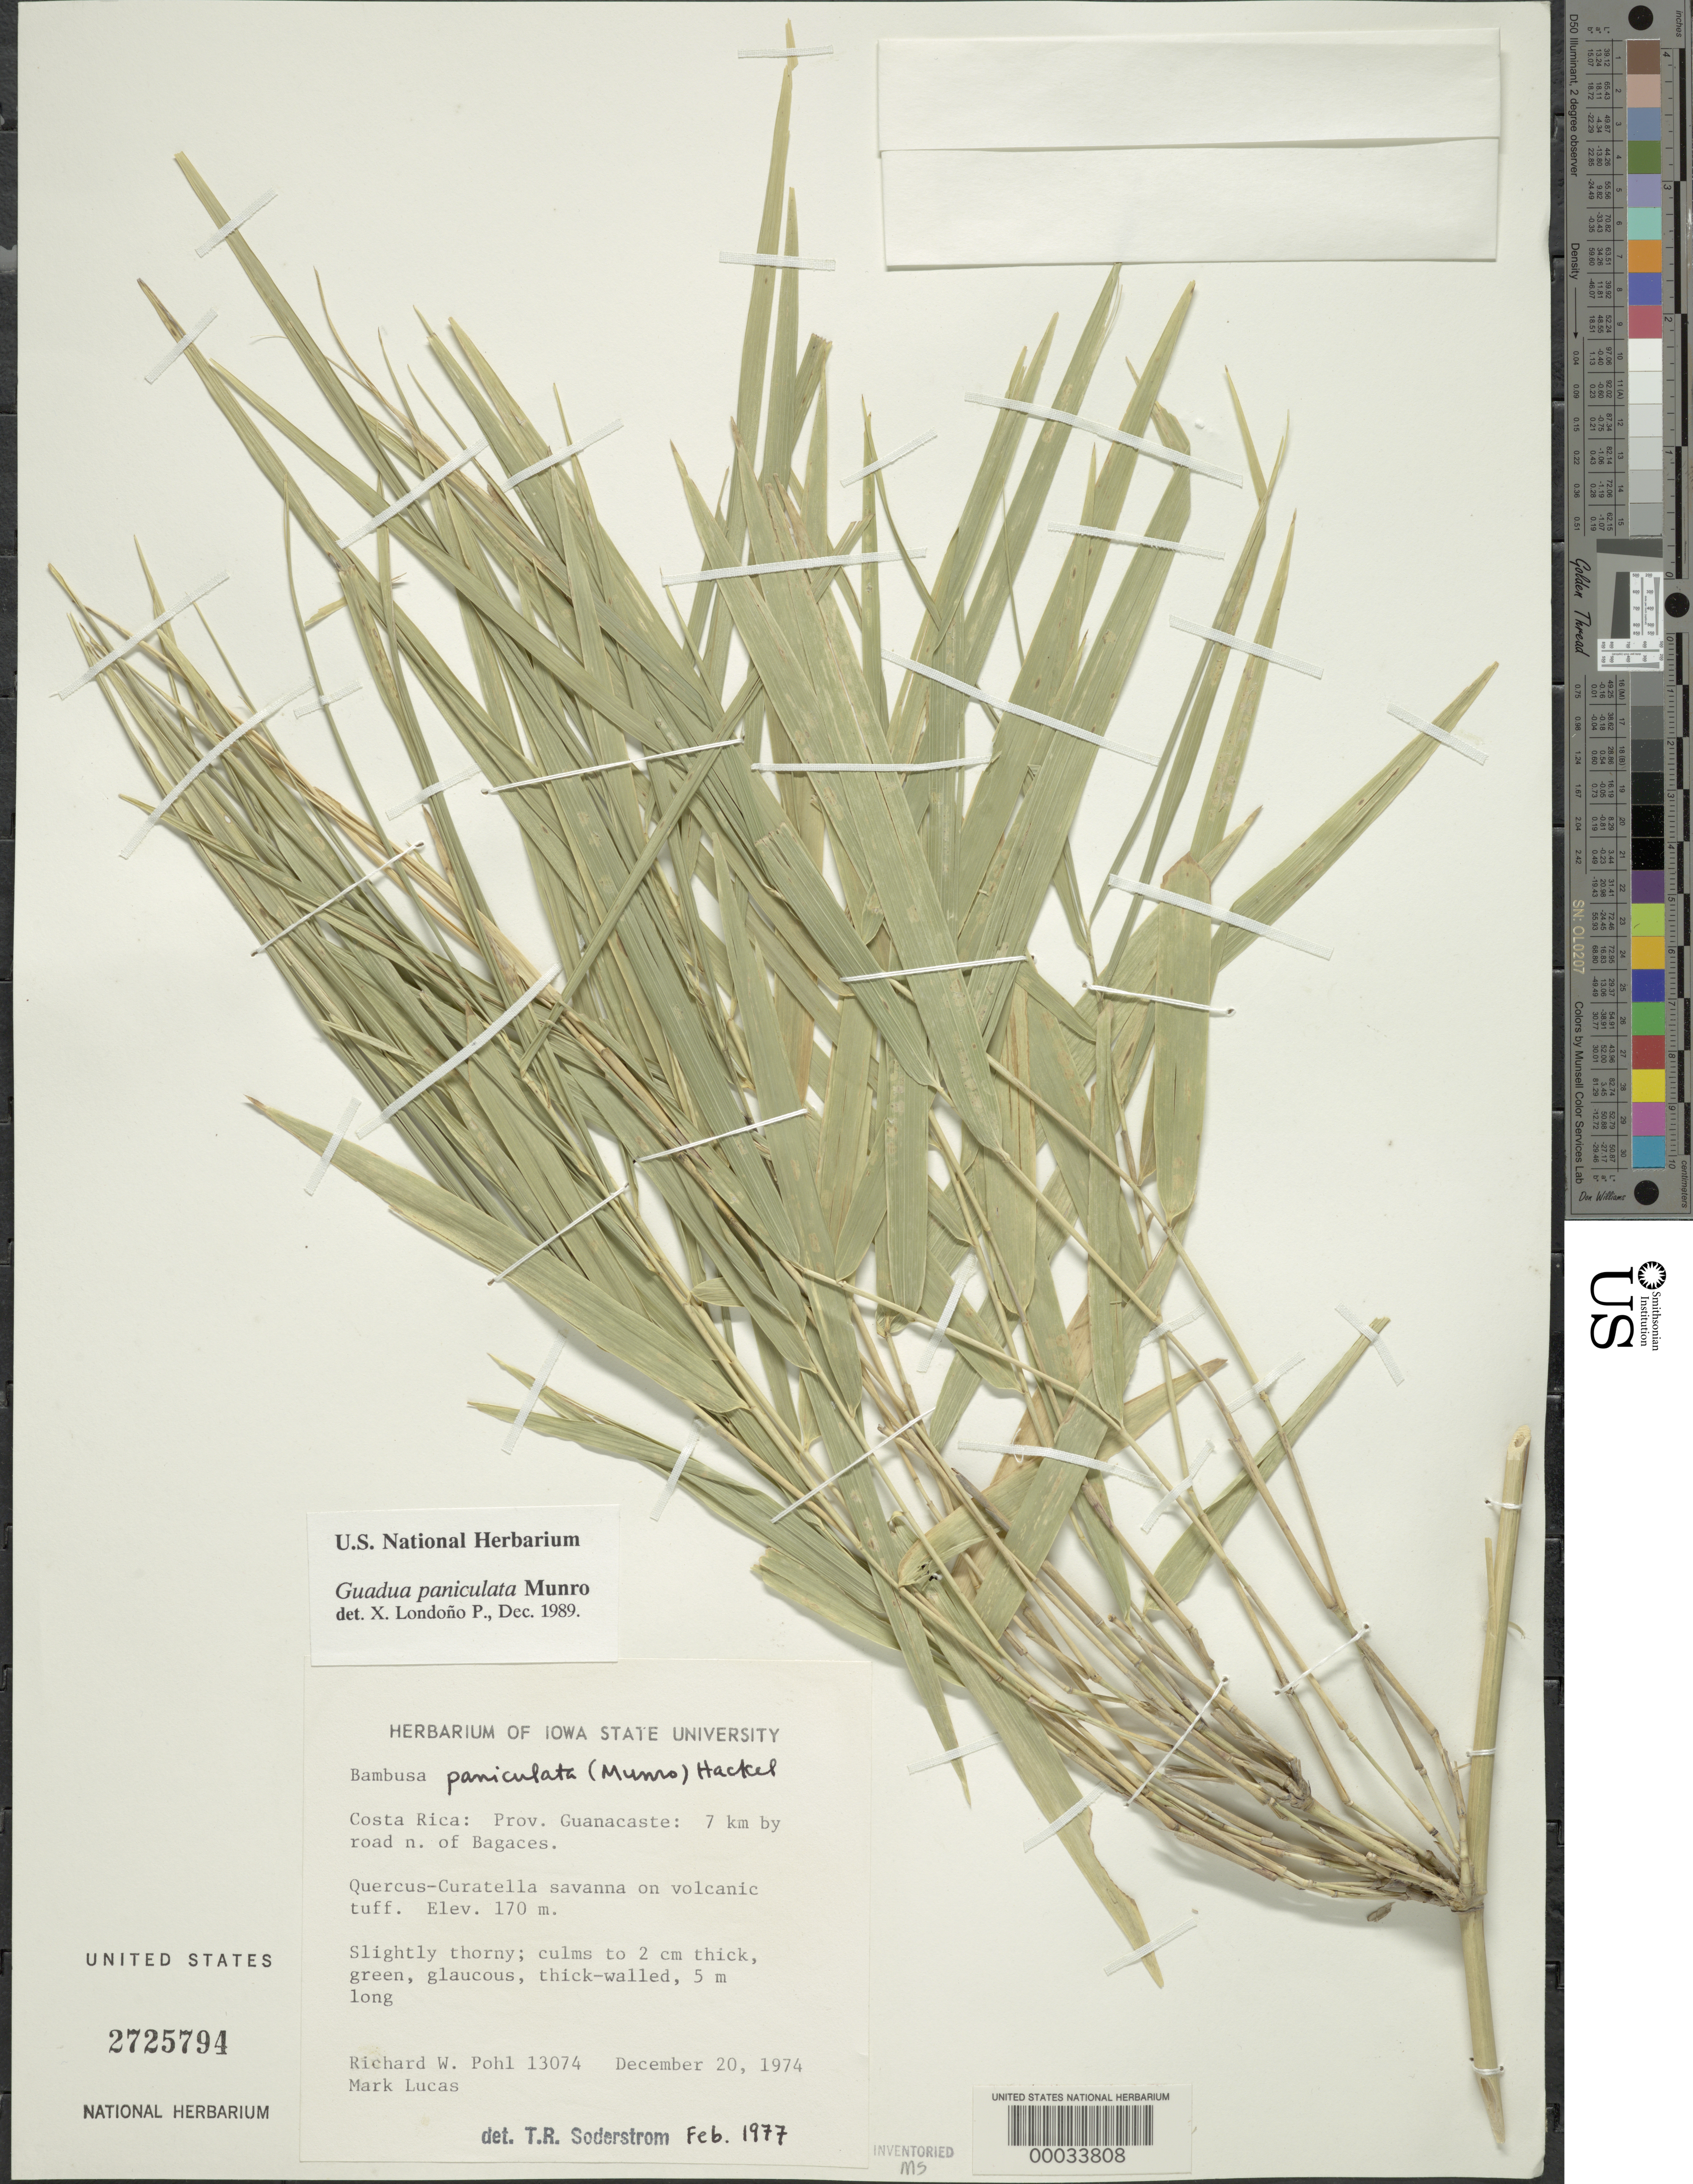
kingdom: Plantae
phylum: Tracheophyta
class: Liliopsida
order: Poales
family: Poaceae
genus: Guadua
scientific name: Guadua paniculata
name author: Munro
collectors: R. W. Pohl & M. Lucas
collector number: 13074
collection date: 1974-12-20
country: Costa Rica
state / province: Guanacaste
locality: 7 km by road N of Bagaces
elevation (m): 170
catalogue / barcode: US 2725794